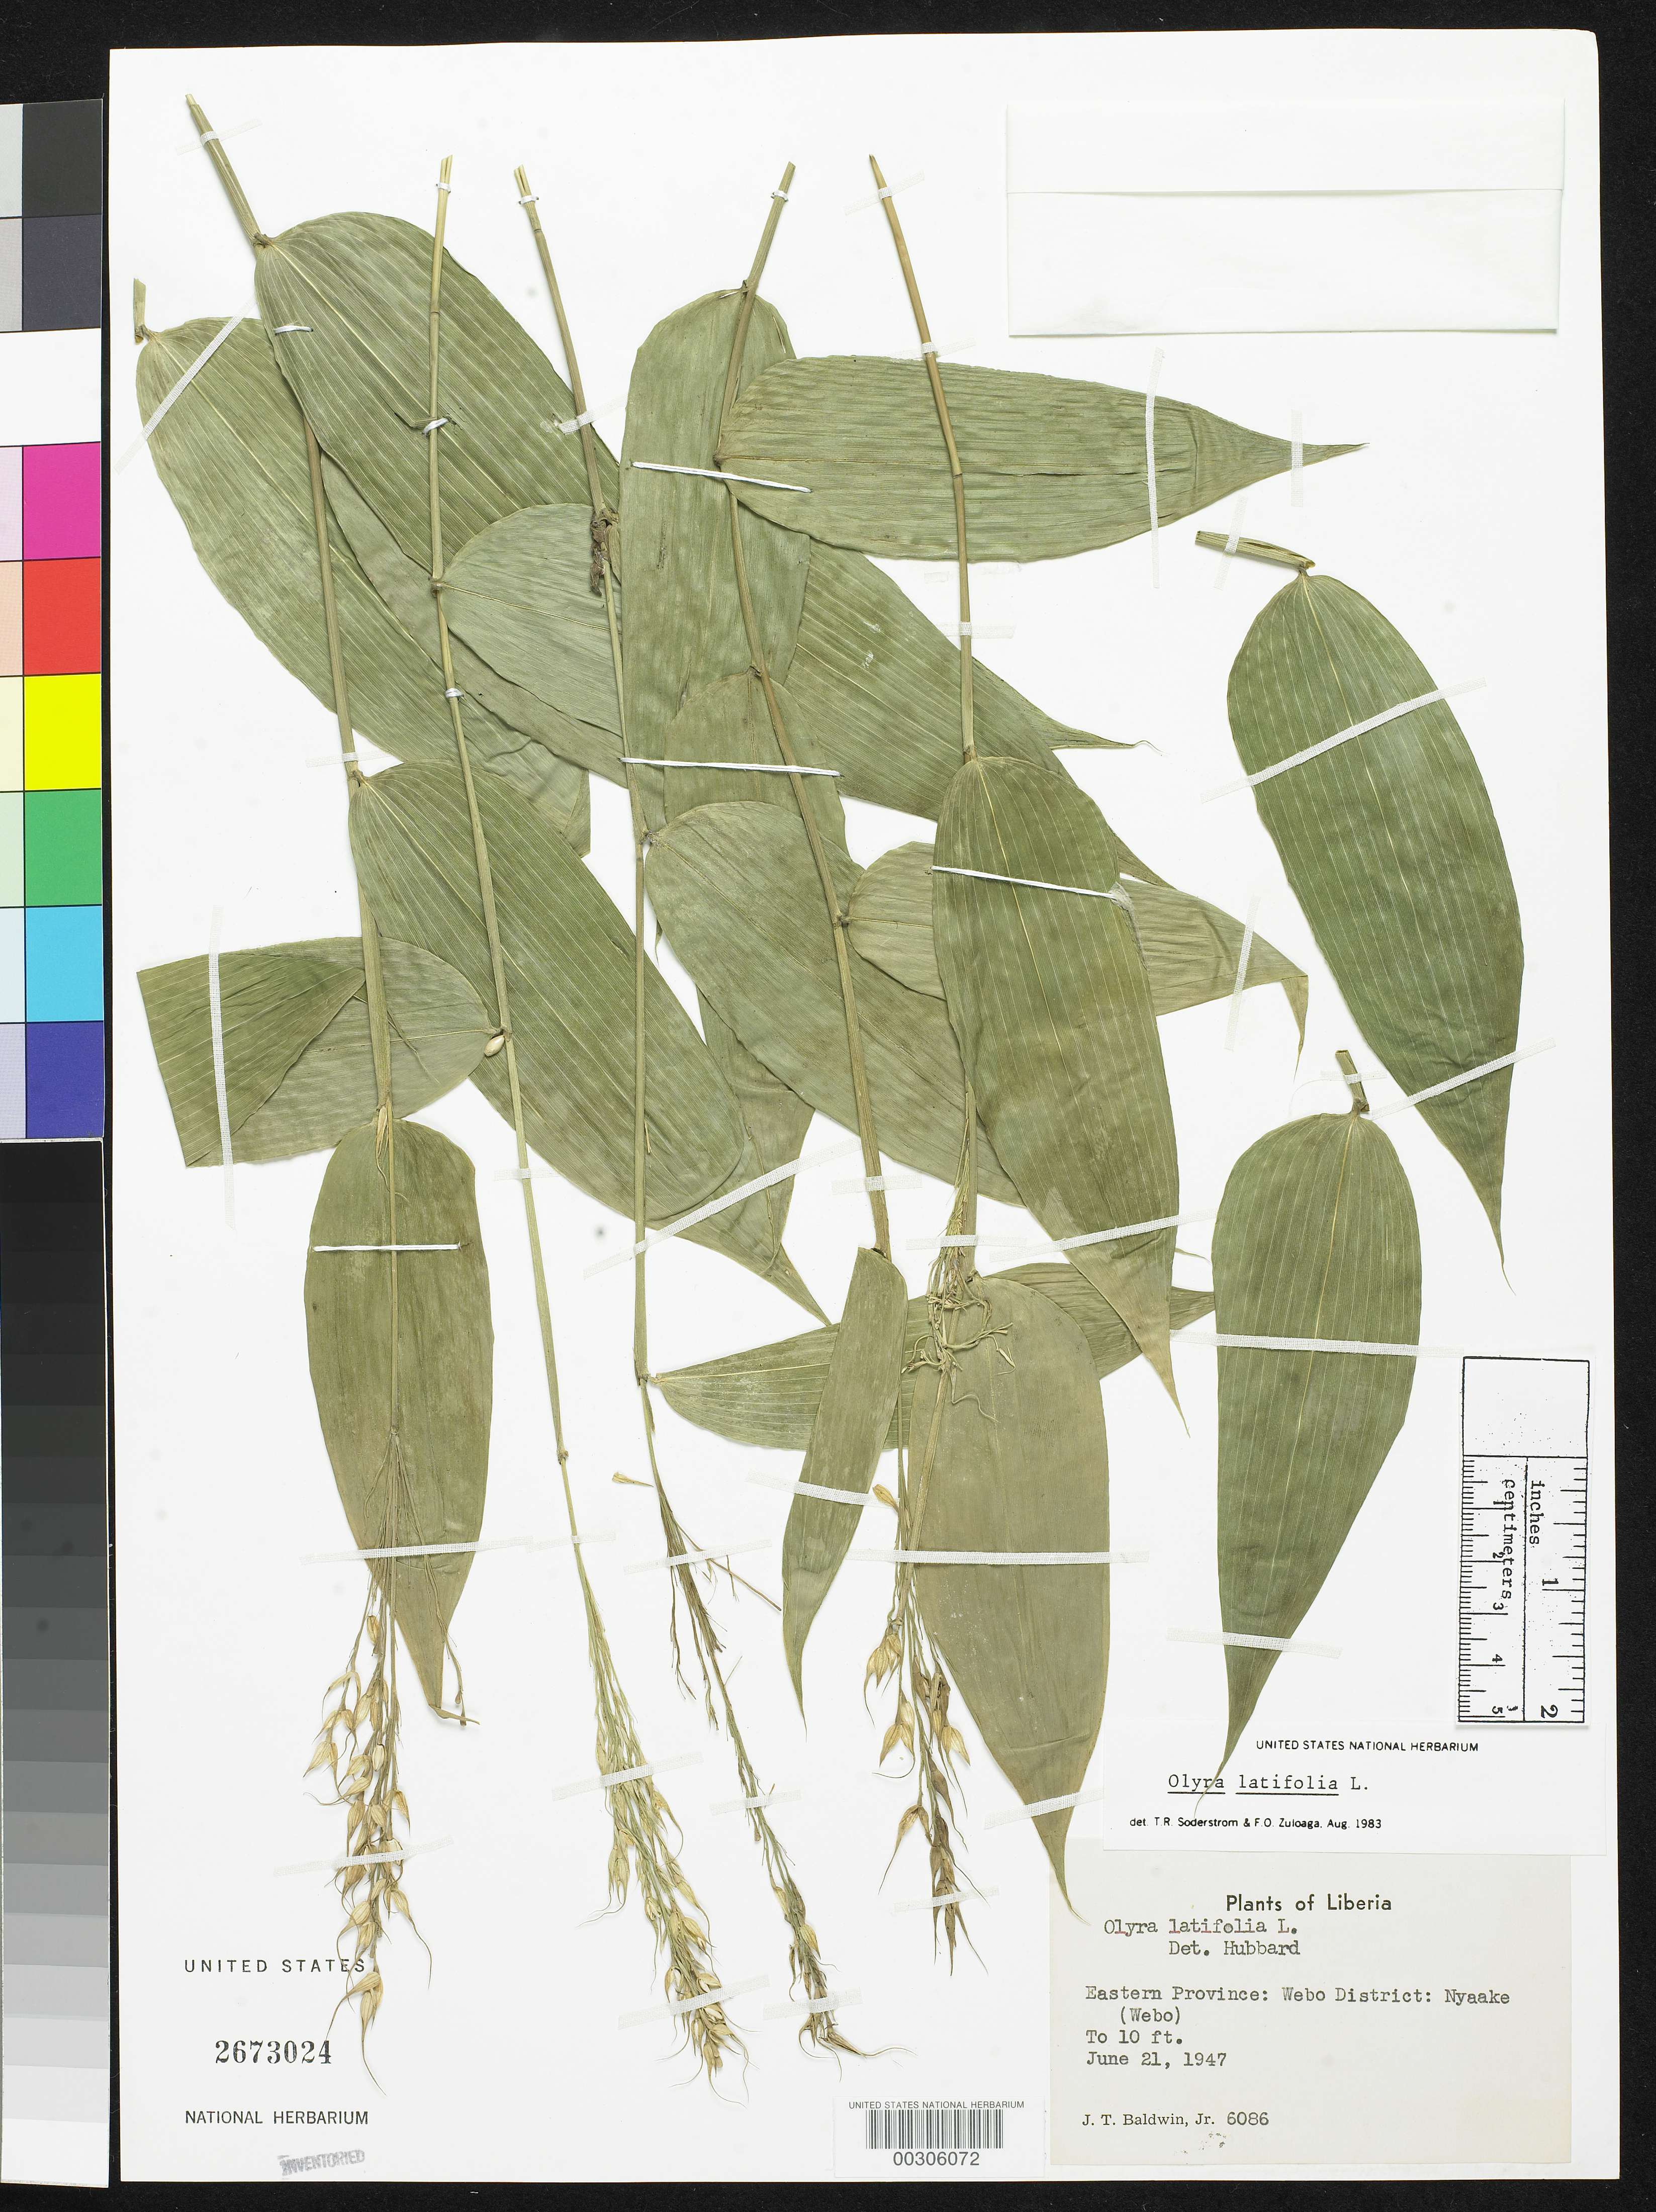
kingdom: Plantae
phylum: Tracheophyta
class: Liliopsida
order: Poales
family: Poaceae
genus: Olyra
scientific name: Olyra latifolia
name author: L.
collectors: J. T. Baldwin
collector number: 6086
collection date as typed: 21 Jun 1947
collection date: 1947-06-21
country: Liberia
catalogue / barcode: US 2673024